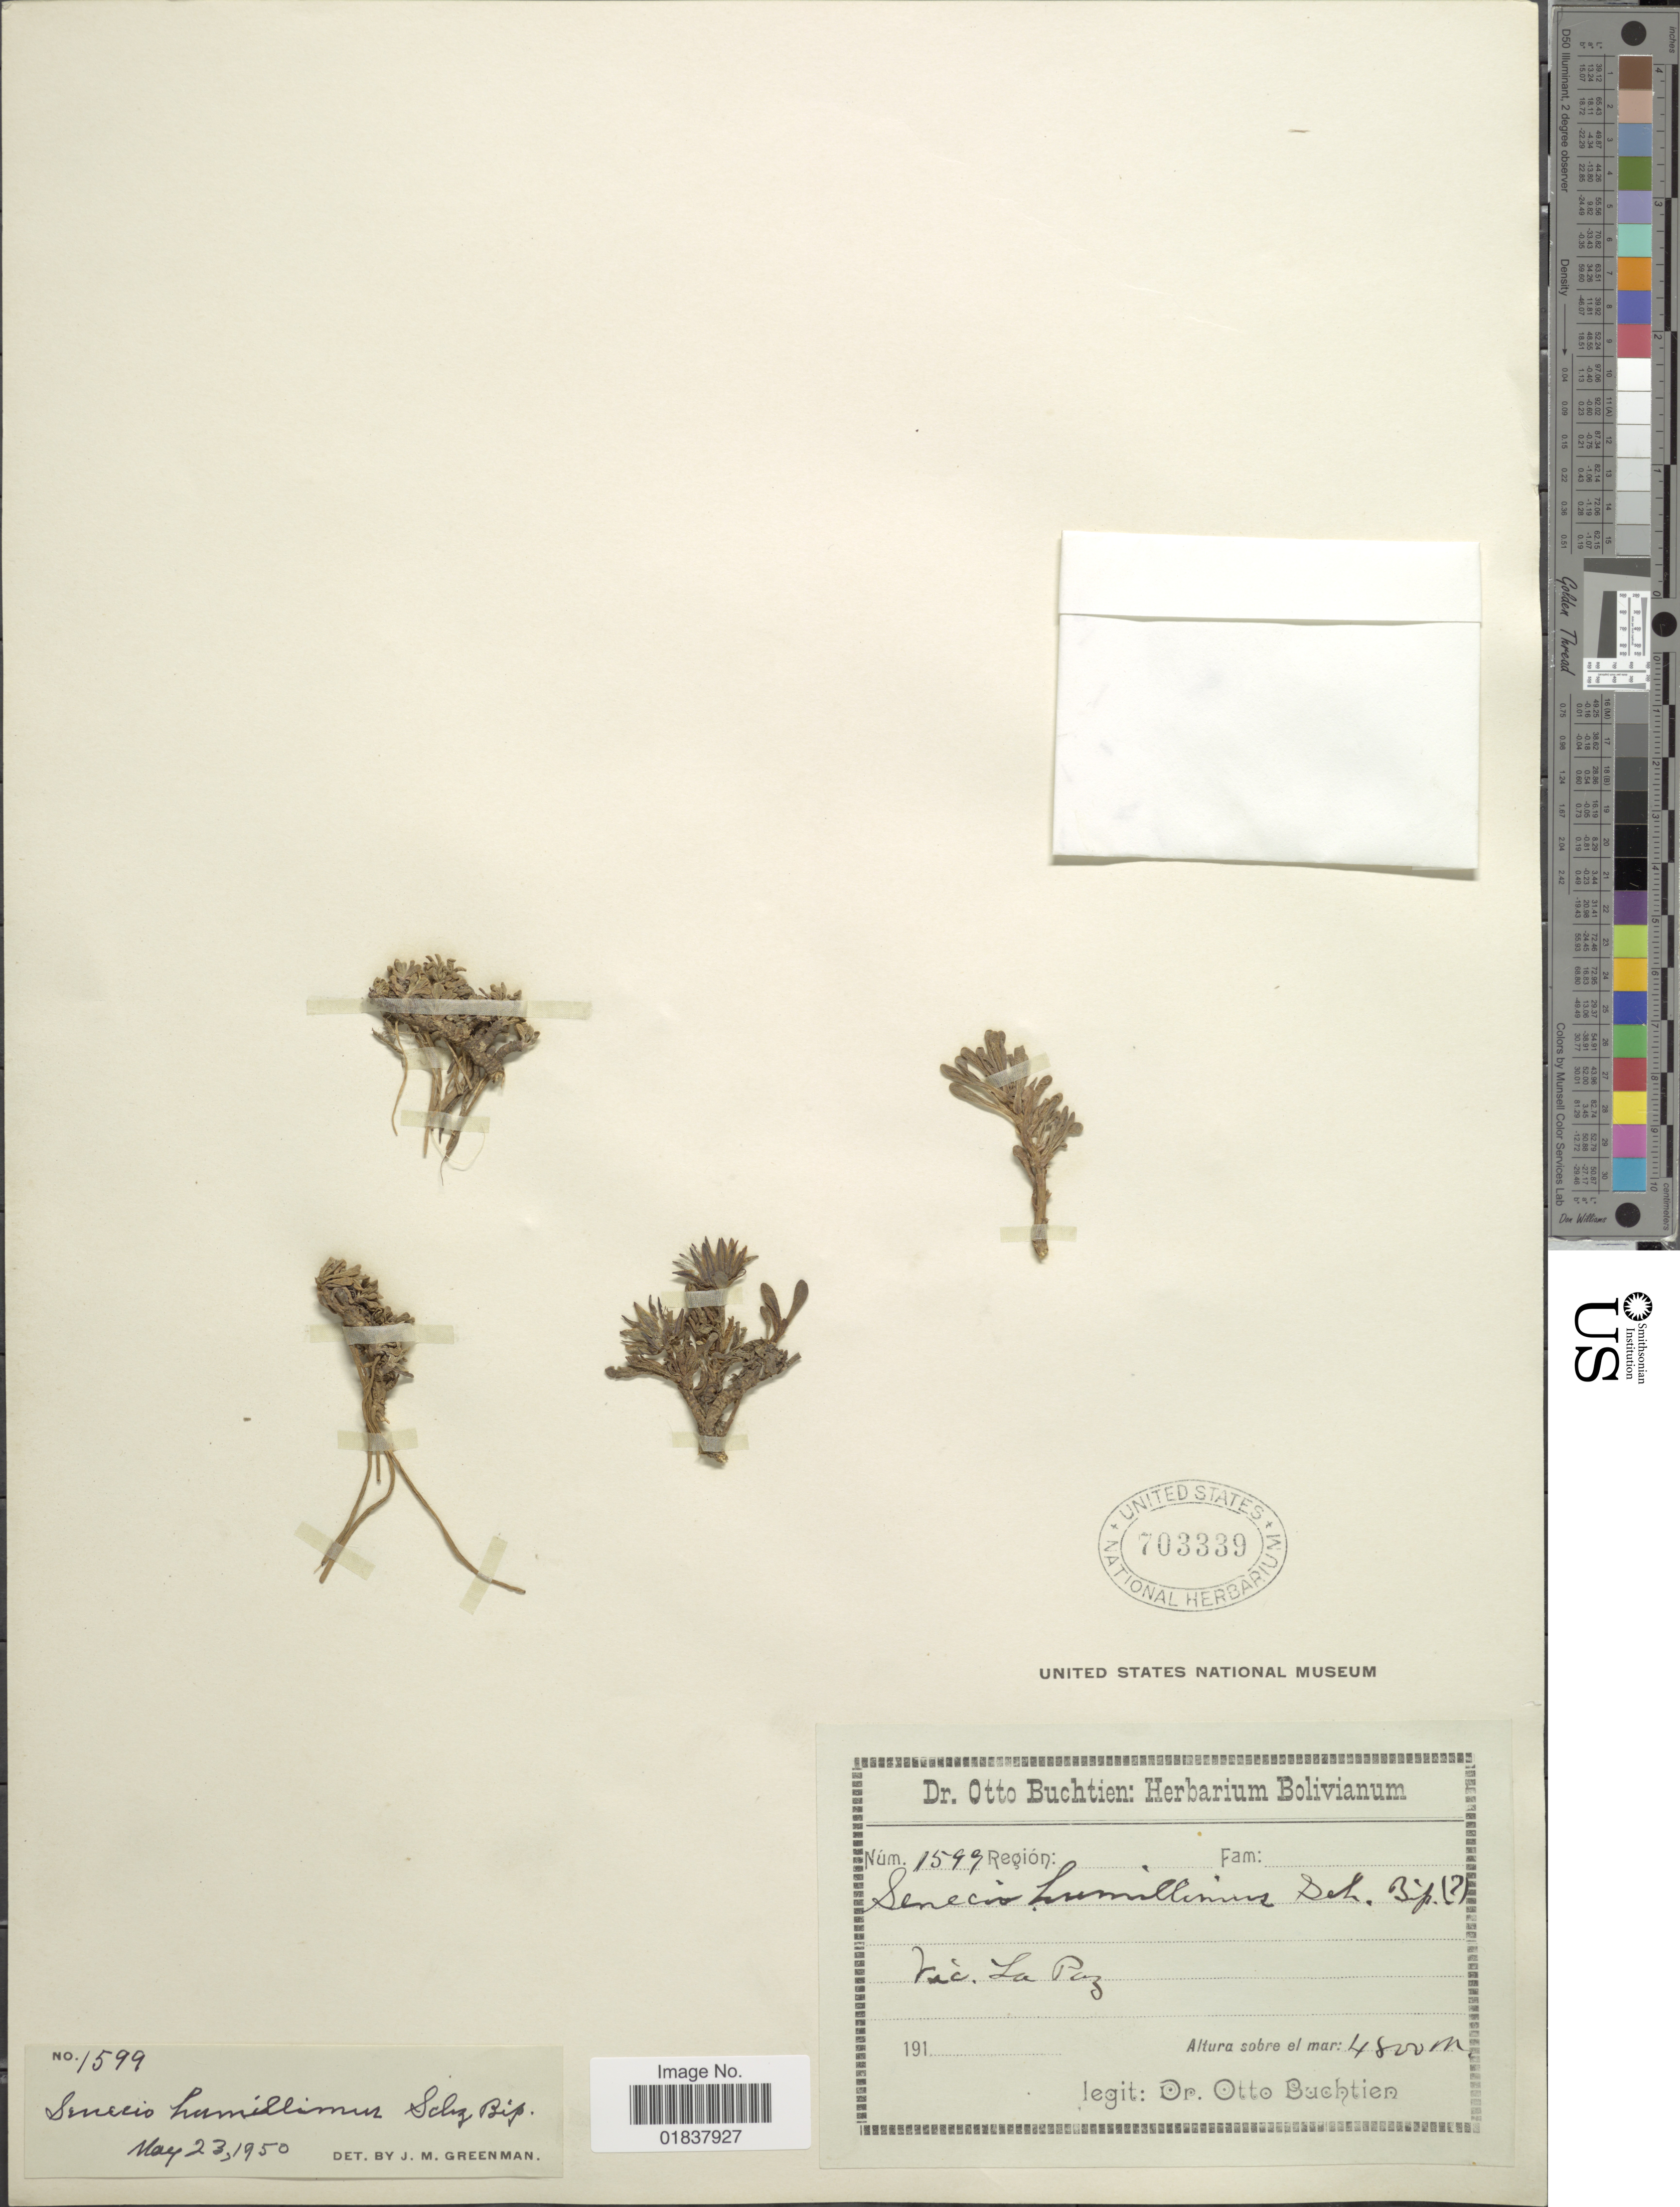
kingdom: Plantae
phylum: Tracheophyta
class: Magnoliopsida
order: Asterales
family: Asteraceae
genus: Senecio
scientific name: Senecio humillimus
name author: Sch. Bip.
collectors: O. Buchtien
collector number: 1599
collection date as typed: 191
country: Bolivia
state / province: La Paz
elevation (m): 4800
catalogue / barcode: US 703339